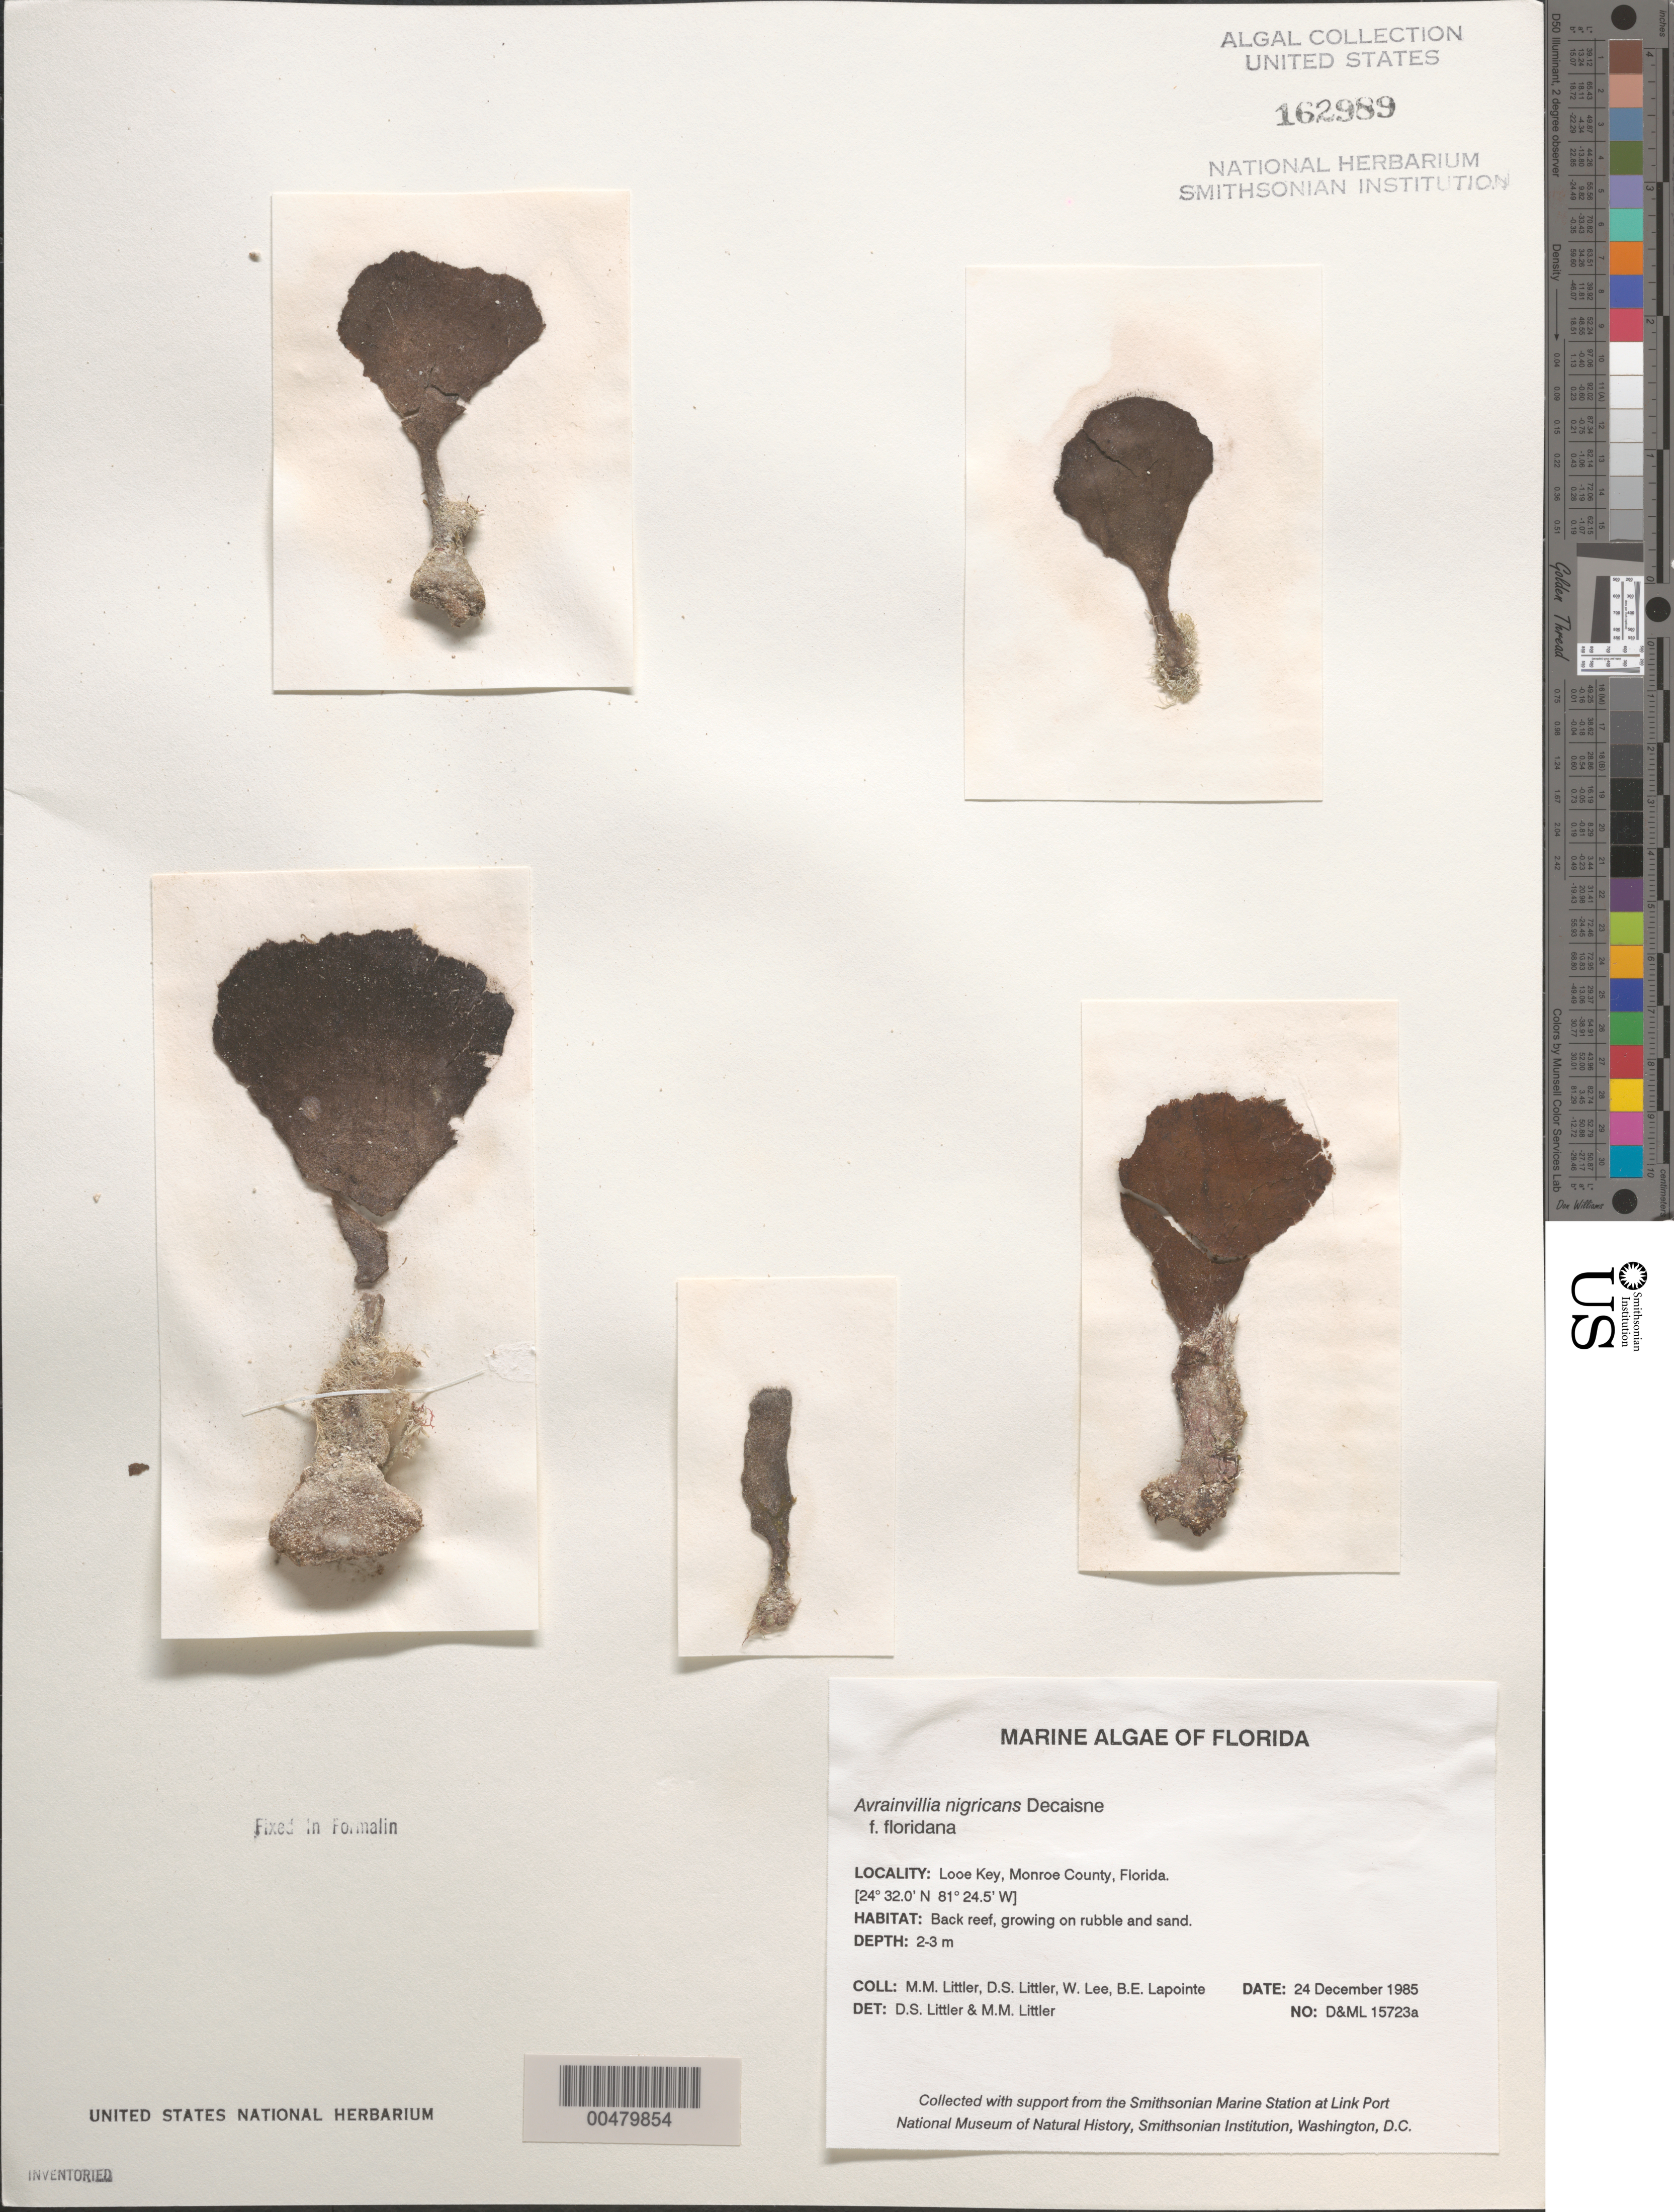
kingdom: Plantae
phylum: Chlorophyta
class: Ulvophyceae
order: Bryopsidales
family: Dichotomosiphonaceae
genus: Avrainvillea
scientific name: Avrainvillea nigricans f. floridana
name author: D.S. Littler & Littler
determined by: Littler, D. S.; Littler, M. M.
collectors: M. M. Littler, D. S. Littler, W. Lee & B. Lapointe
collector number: D&ML 15723a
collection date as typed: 24 Dec 1985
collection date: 1985-12-24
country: United States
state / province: Florida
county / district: Monroe County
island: Looe Key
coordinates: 24 32.0' N, 81 24.5' W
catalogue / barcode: US 162989